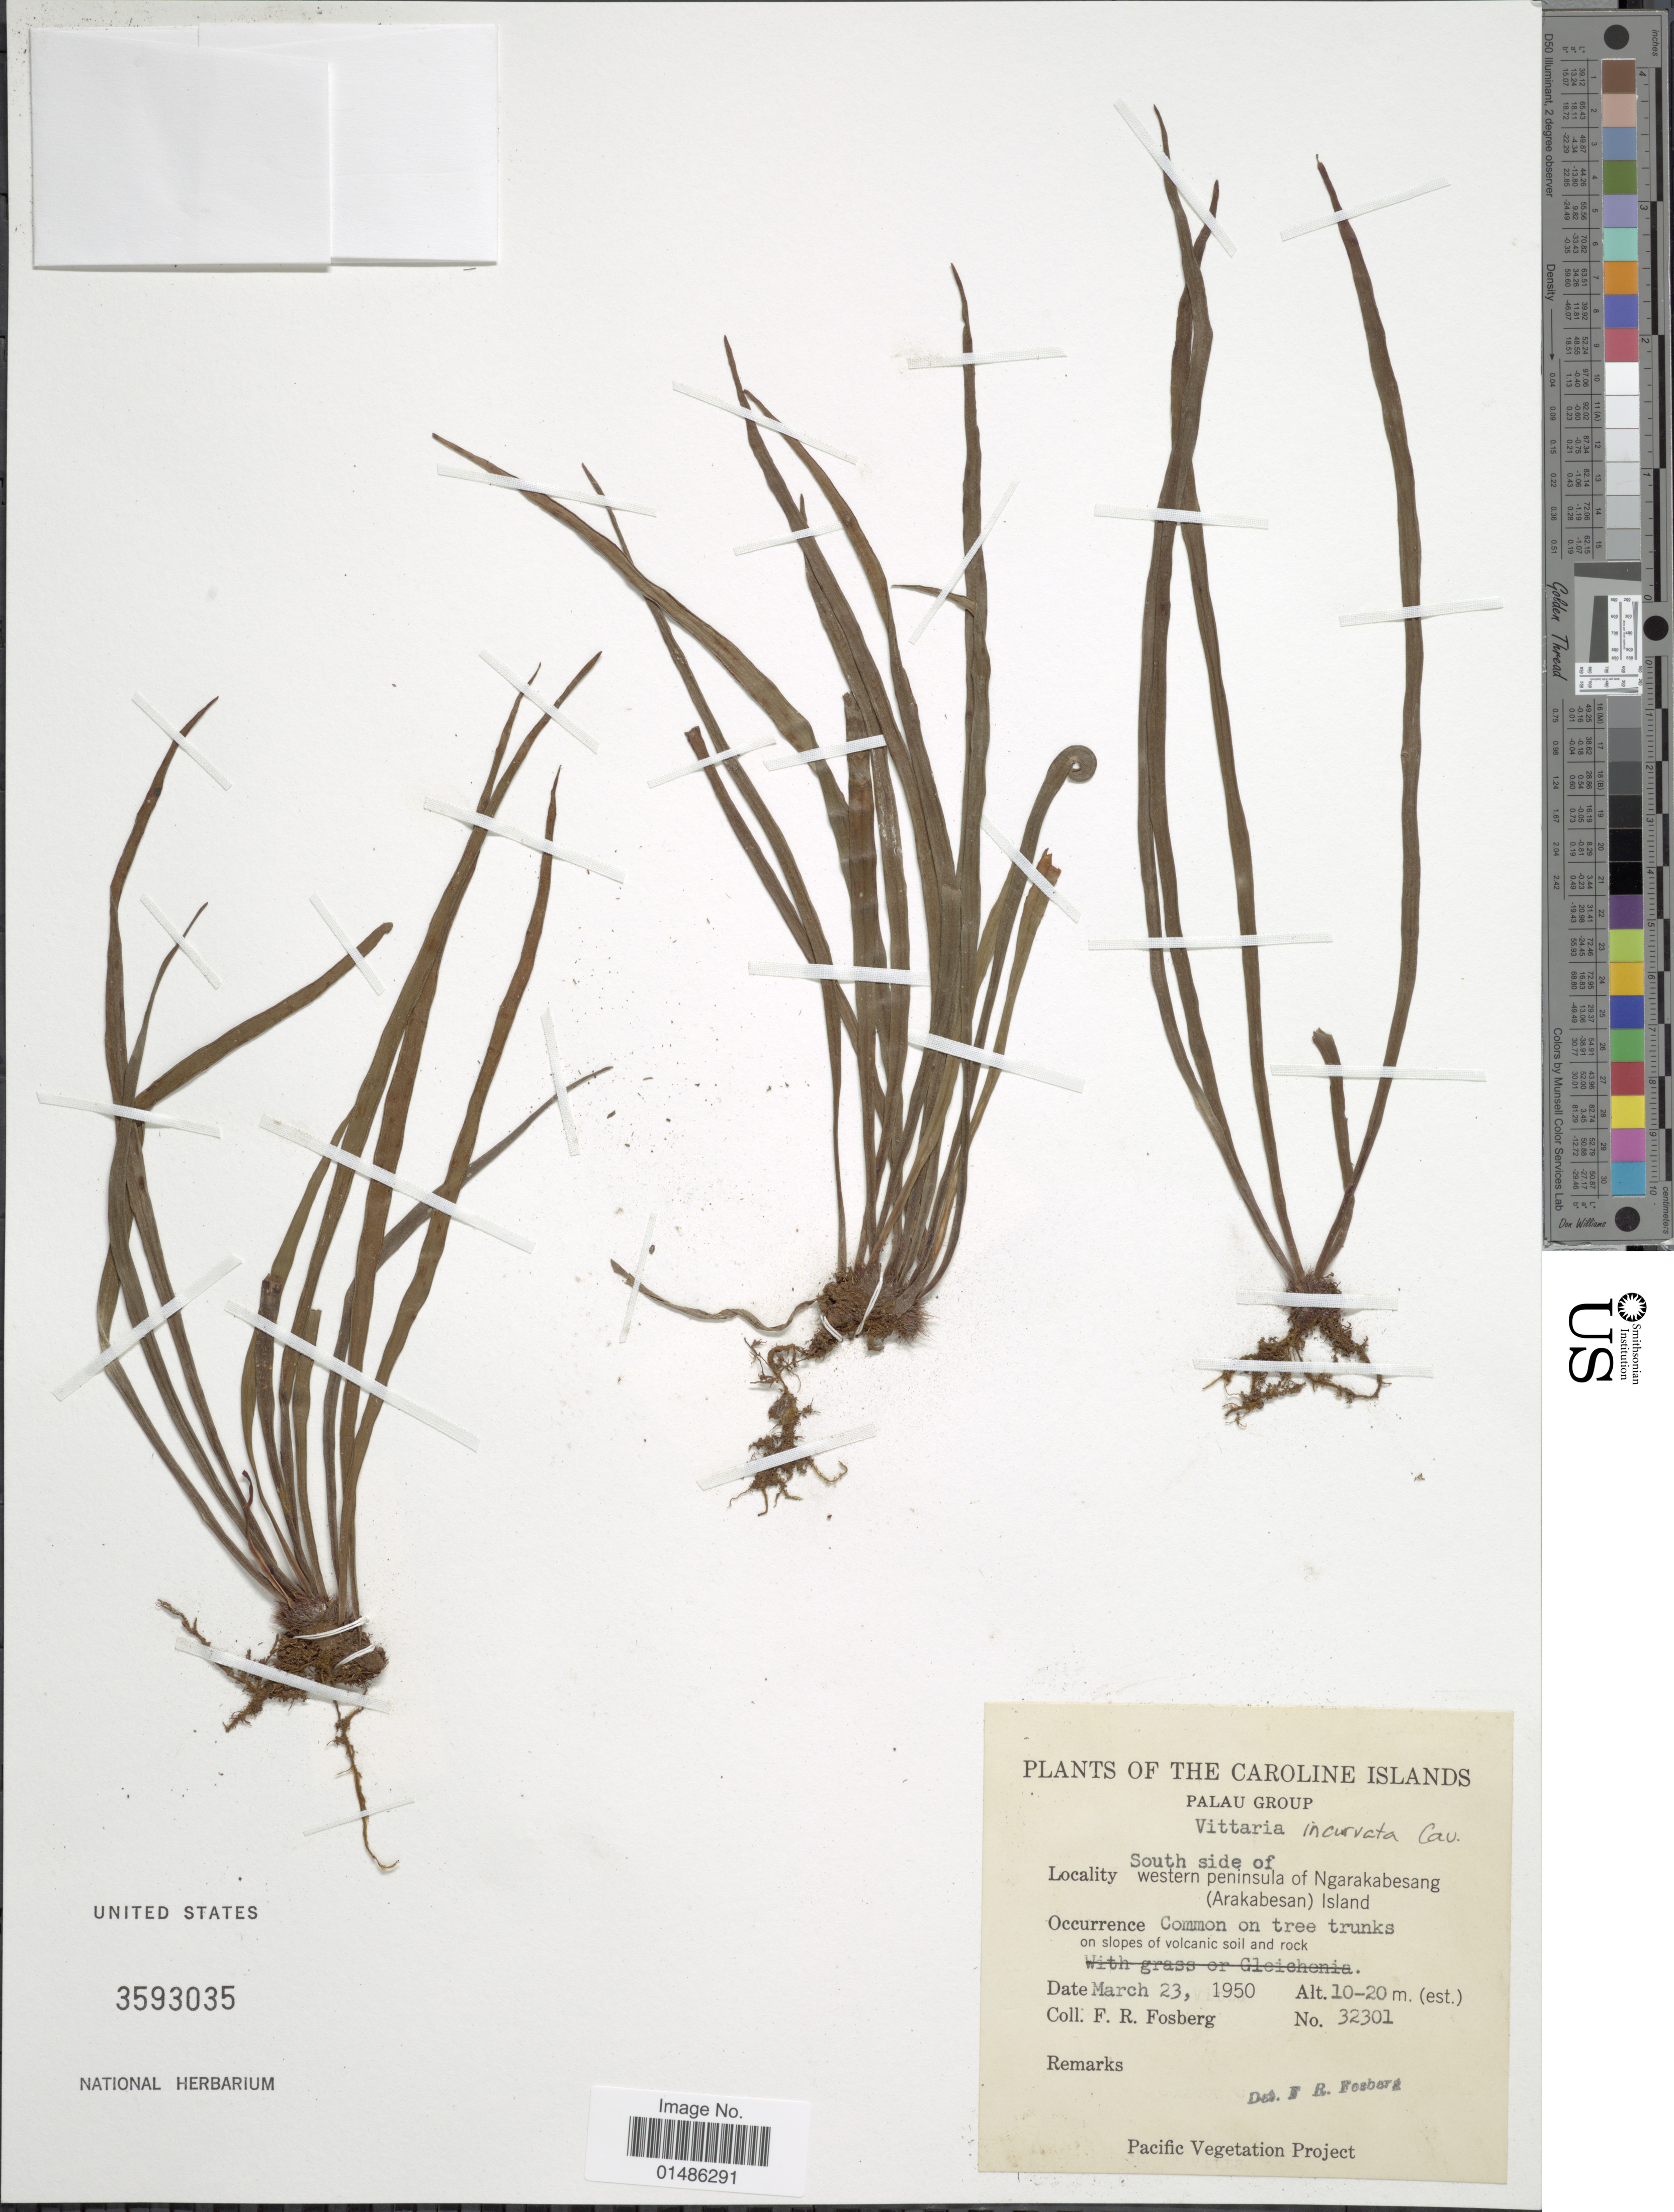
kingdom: Plantae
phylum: Tracheophyta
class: Polypodiopsida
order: Polypodiales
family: Pteridaceae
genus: Haplopteris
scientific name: Haplopteris ensiformis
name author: (Sw.) E.H. Crane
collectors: F. R. Fosberg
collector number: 32301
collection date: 1950-03-23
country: Palau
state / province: Koror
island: Ngerekebesang [Arakabesan]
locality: Palau Group. South side of western peninsula of Ngarakabesang (Arakabesan) Island.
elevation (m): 10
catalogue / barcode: US 3593035